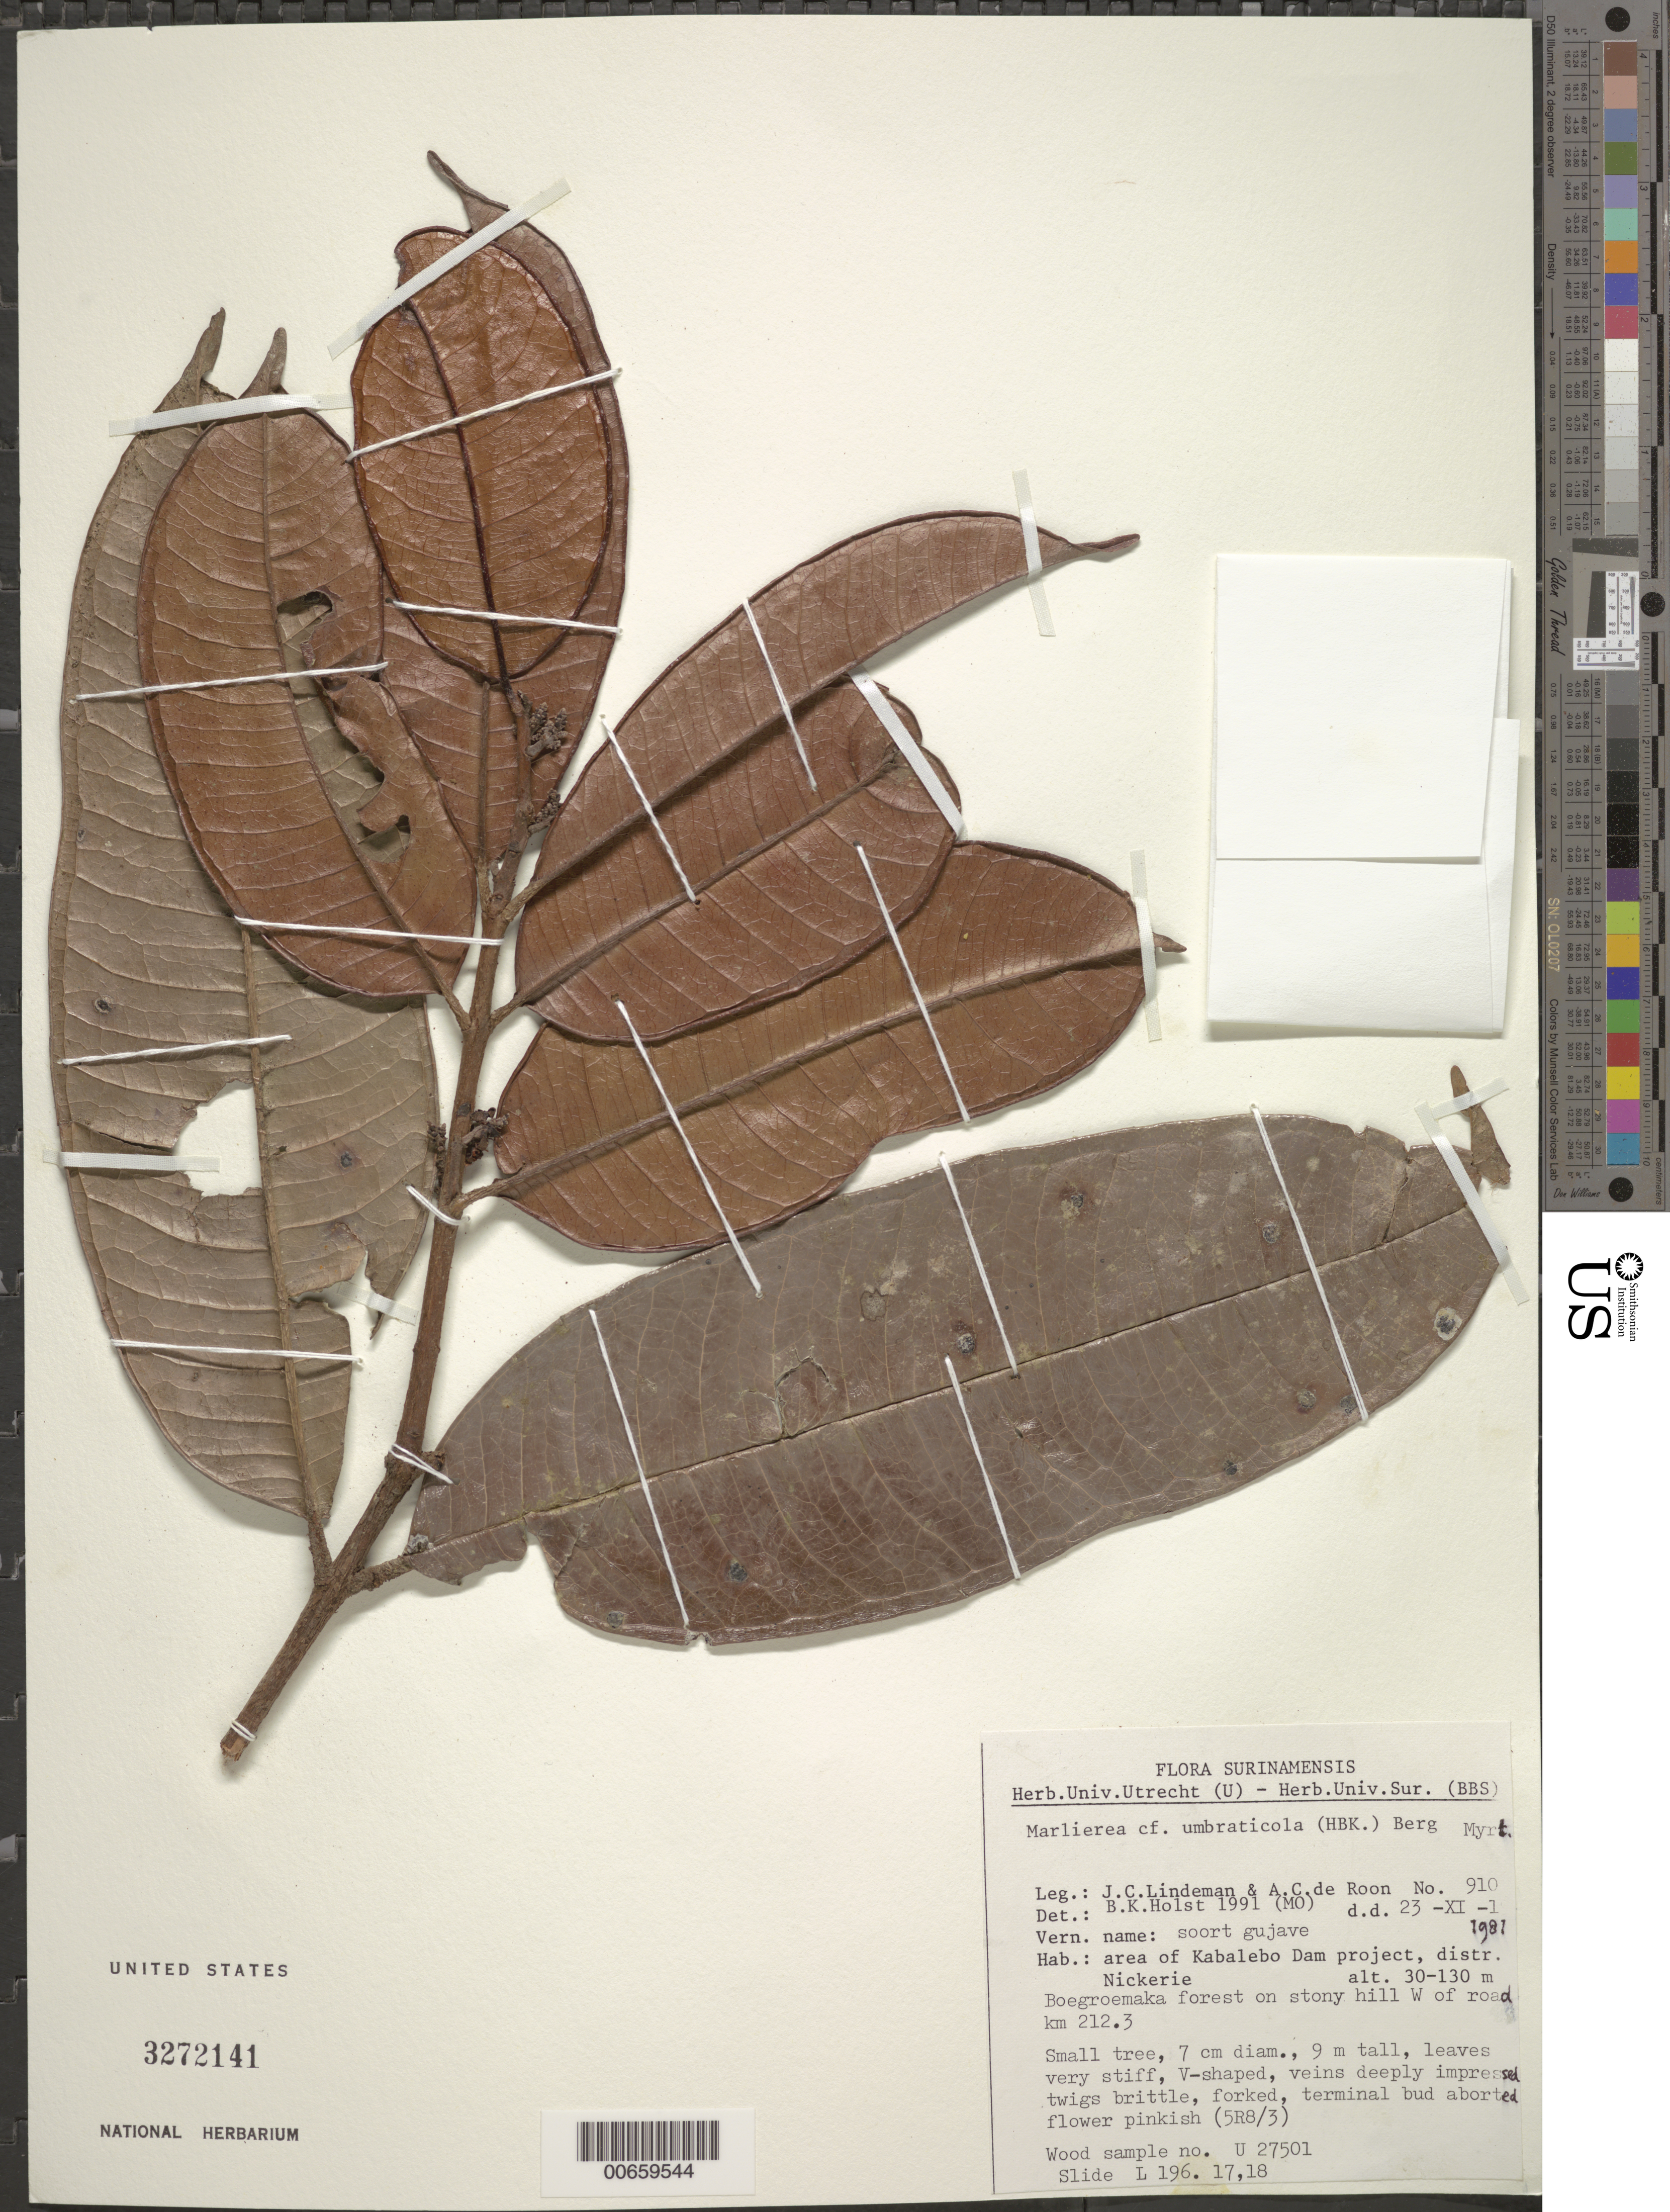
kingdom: Plantae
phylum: Tracheophyta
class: Magnoliopsida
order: Myrtales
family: Myrtaceae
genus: Myrcia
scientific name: Myrcia umbraticola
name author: (Kunth) E. Lucas & C.E. Wilson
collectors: J. C. Lindeman & A. de Roon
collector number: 81 910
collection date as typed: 23-Nov-81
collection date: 1981-11-23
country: Suriname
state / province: Nickerie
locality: Kabalebo Dam project area, Boegroemaka forest W of road km 212.3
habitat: Forest on stony hill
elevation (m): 30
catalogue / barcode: US 3272141